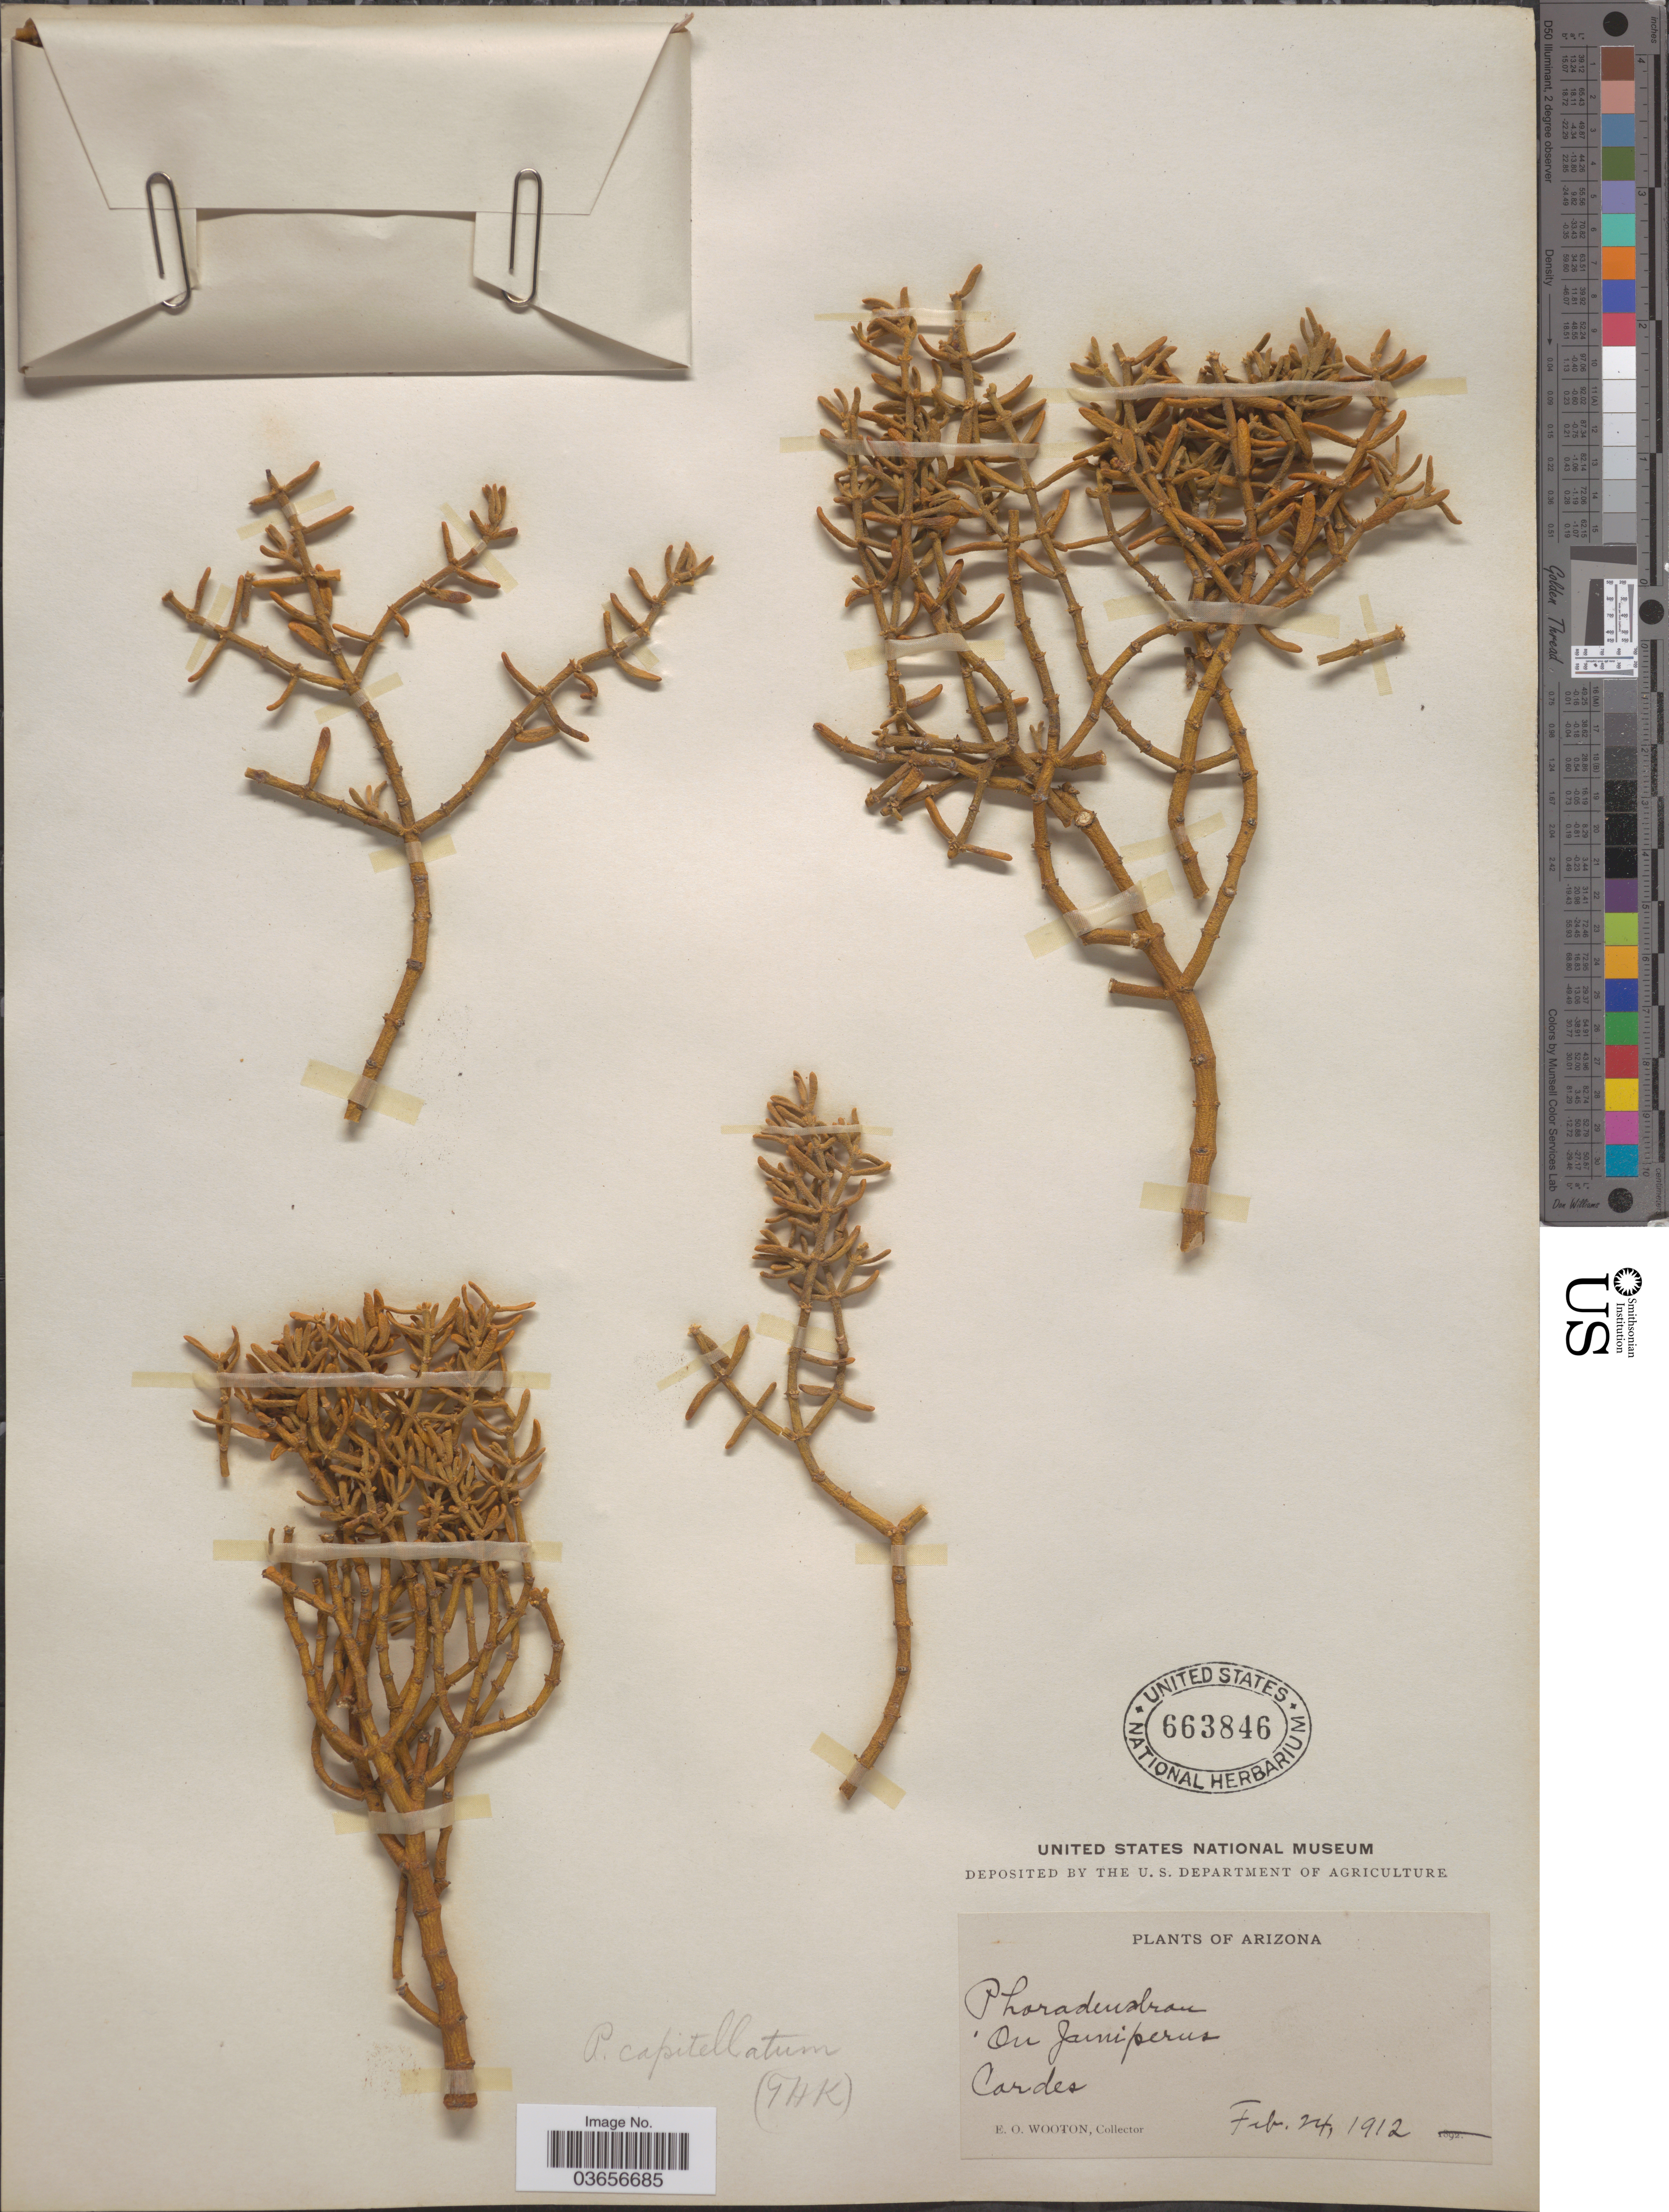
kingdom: Plantae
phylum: Tracheophyta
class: Magnoliopsida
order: Santalales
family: Viscaceae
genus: Phoradendron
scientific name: Phoradendron bolleanum var. capitellanum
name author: (Torr. ex Trel.) Kearney & Peebles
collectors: E. O. Wooton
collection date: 1912-02-24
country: United States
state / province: Arizona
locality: Cardes.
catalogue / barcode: US 663846